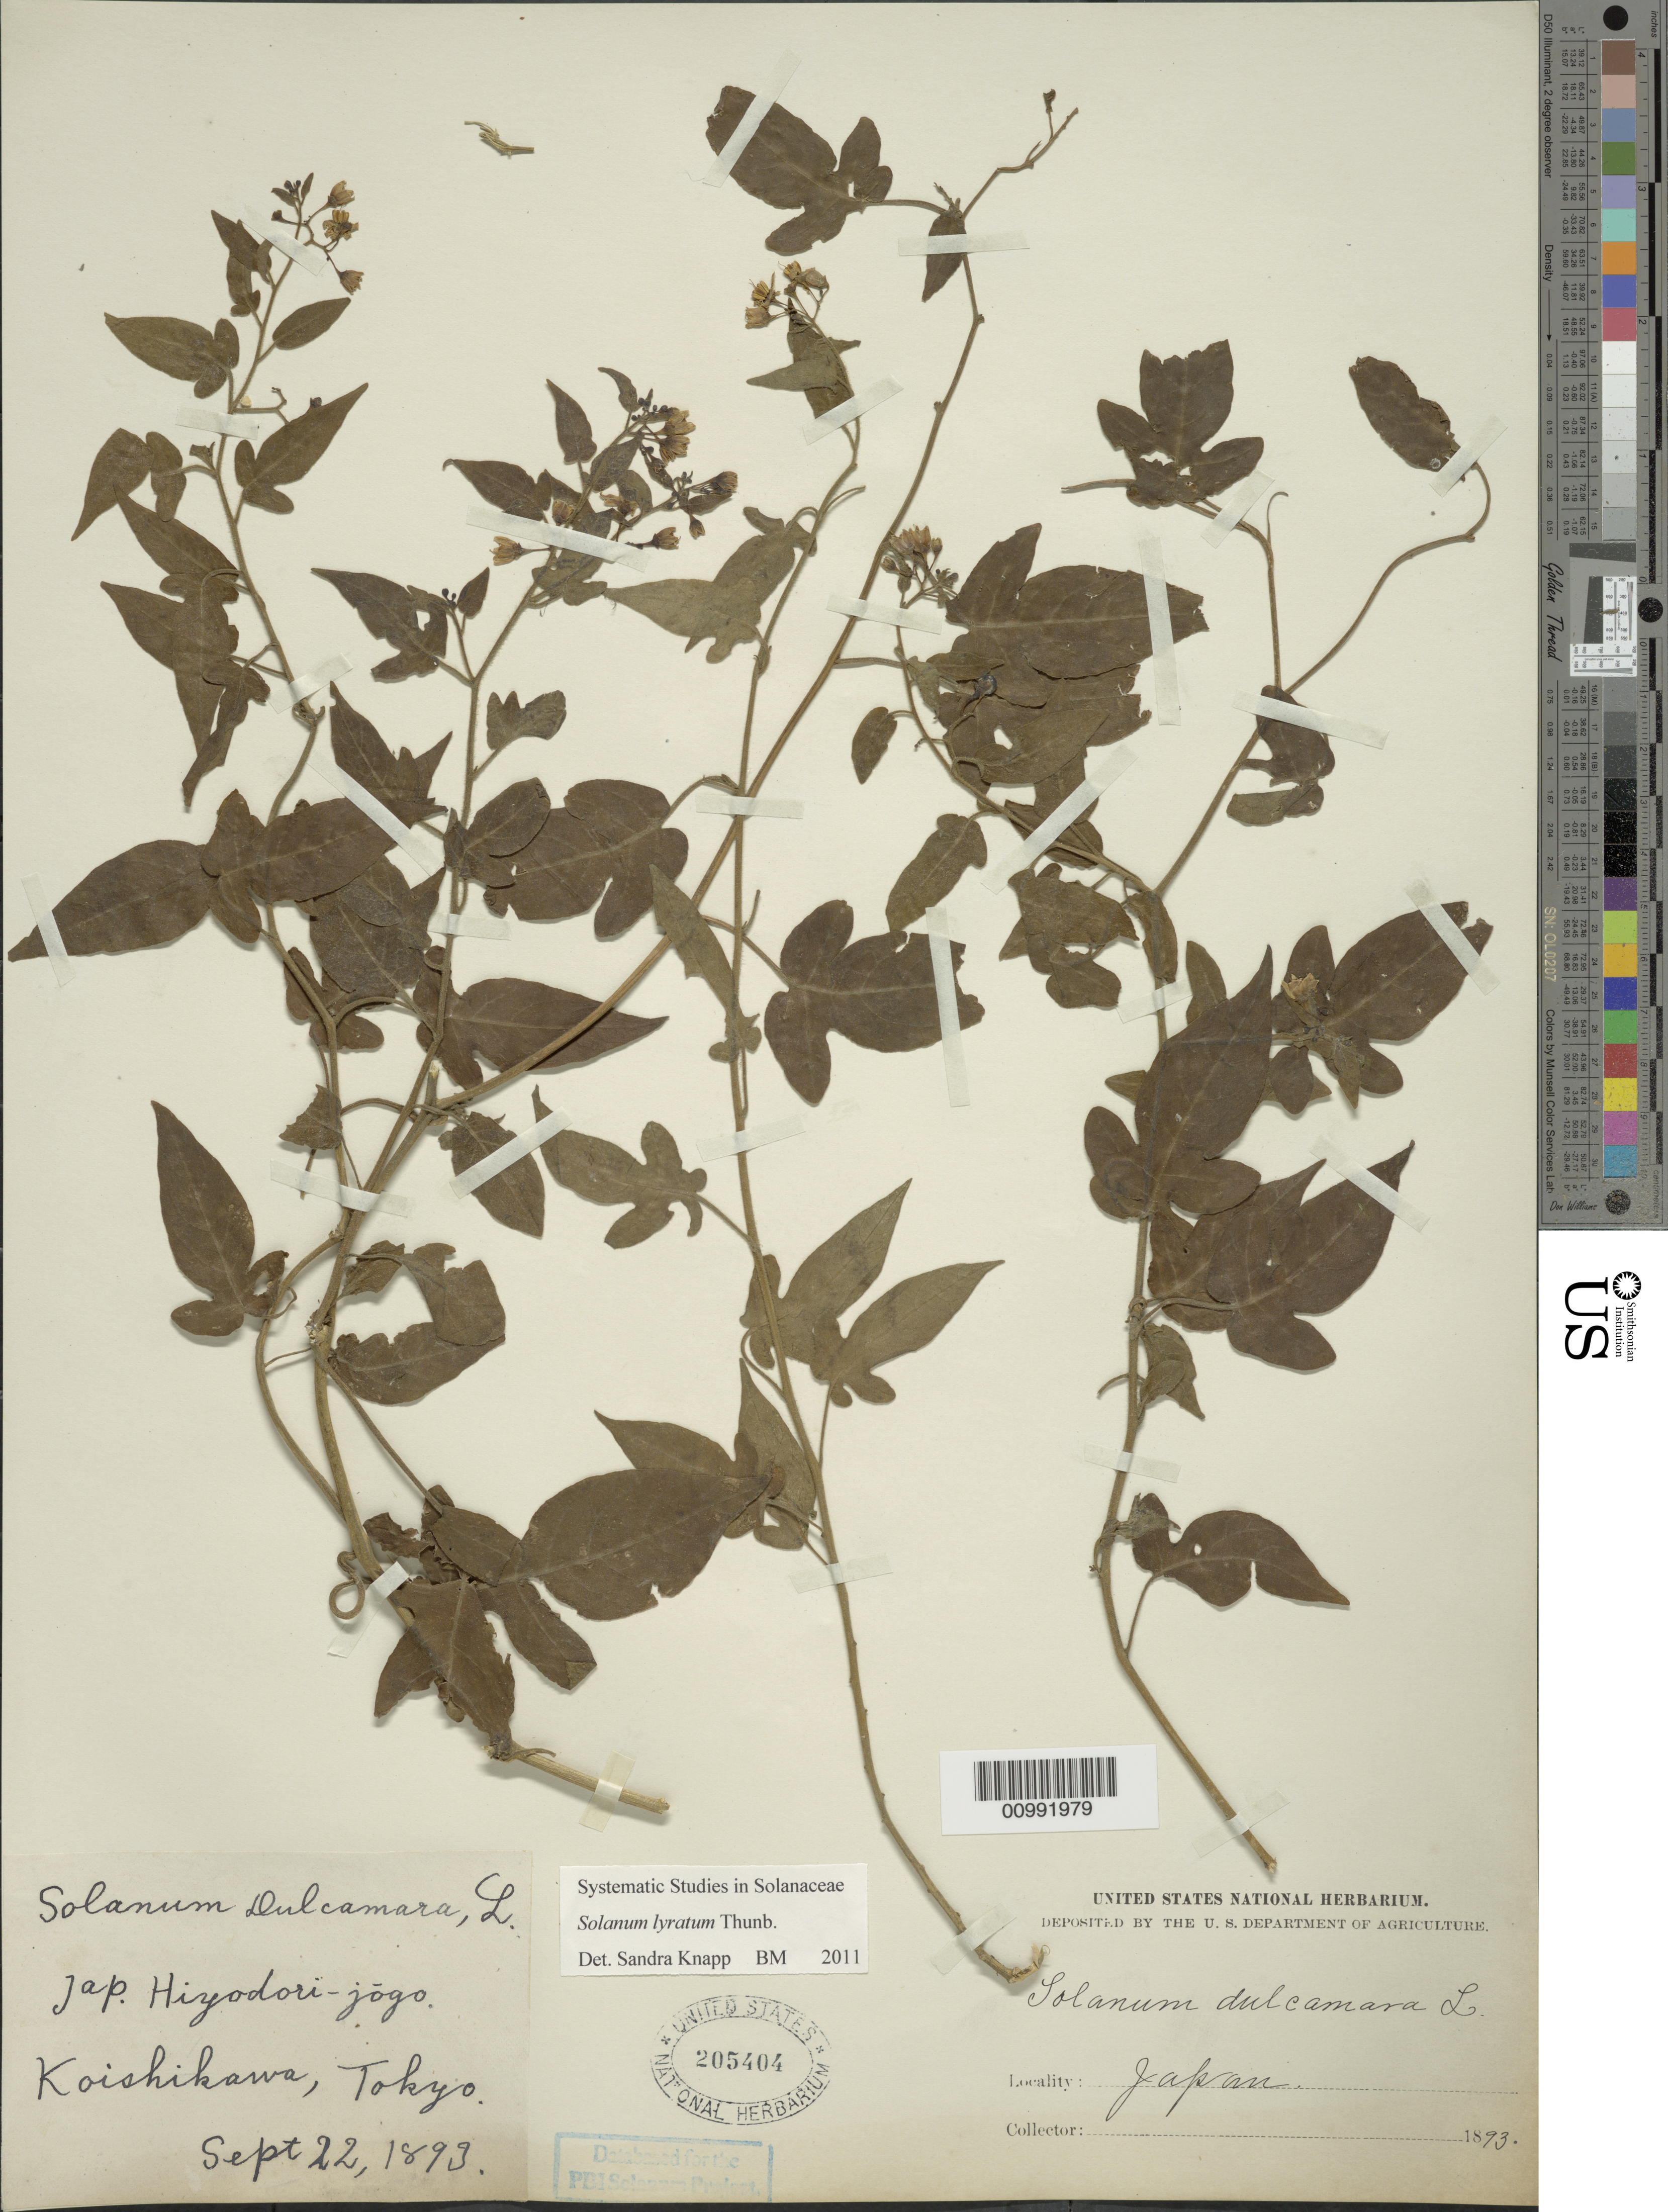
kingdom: Plantae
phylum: Tracheophyta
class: Magnoliopsida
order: Solanales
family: Solanaceae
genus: Solanum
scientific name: Solanum lyratum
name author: Thunb.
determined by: Knapp, S. D.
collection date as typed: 22 Aug 1893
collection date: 1893-08-22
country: Japan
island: Honshu I.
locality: Koishikawa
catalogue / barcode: US 205404